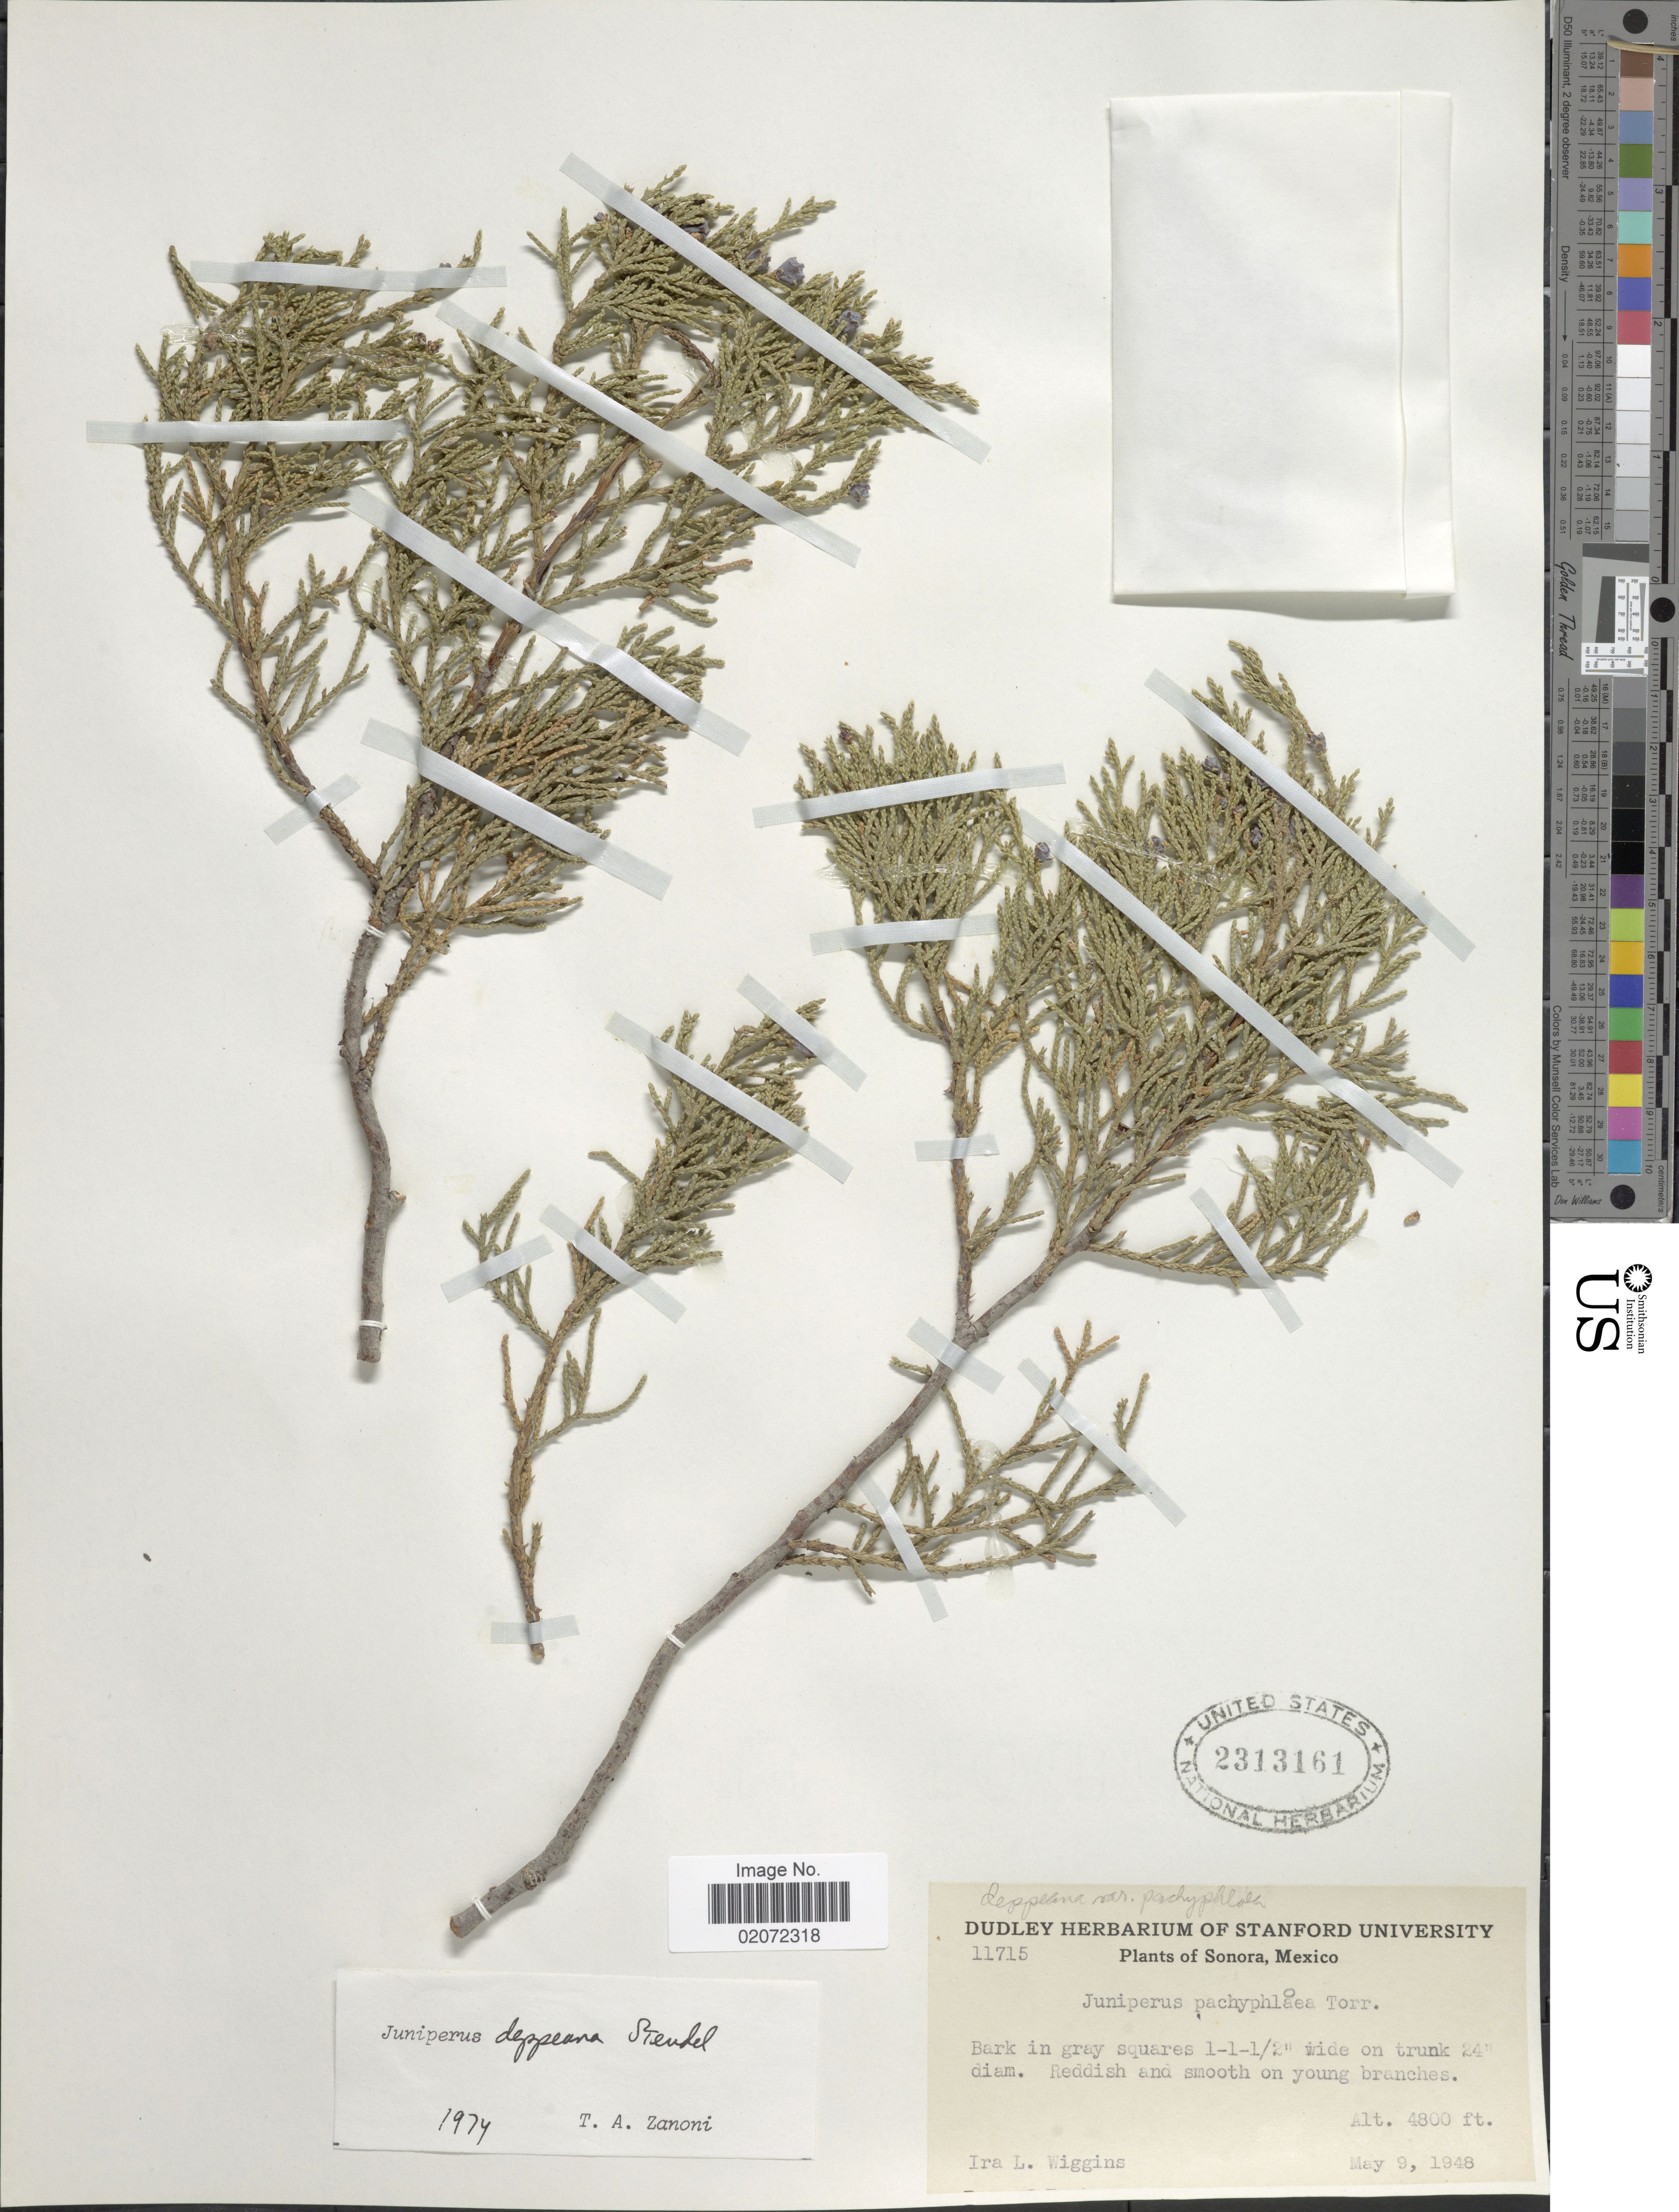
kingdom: Plantae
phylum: Tracheophyta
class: Pinopsida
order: Pinales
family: Cupressaceae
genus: Juniperus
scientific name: Juniperus deppeana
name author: Steud.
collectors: I. L. Wiggins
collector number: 11715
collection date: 1948-05-09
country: Mexico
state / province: Sonora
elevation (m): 1463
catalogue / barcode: US 2313161